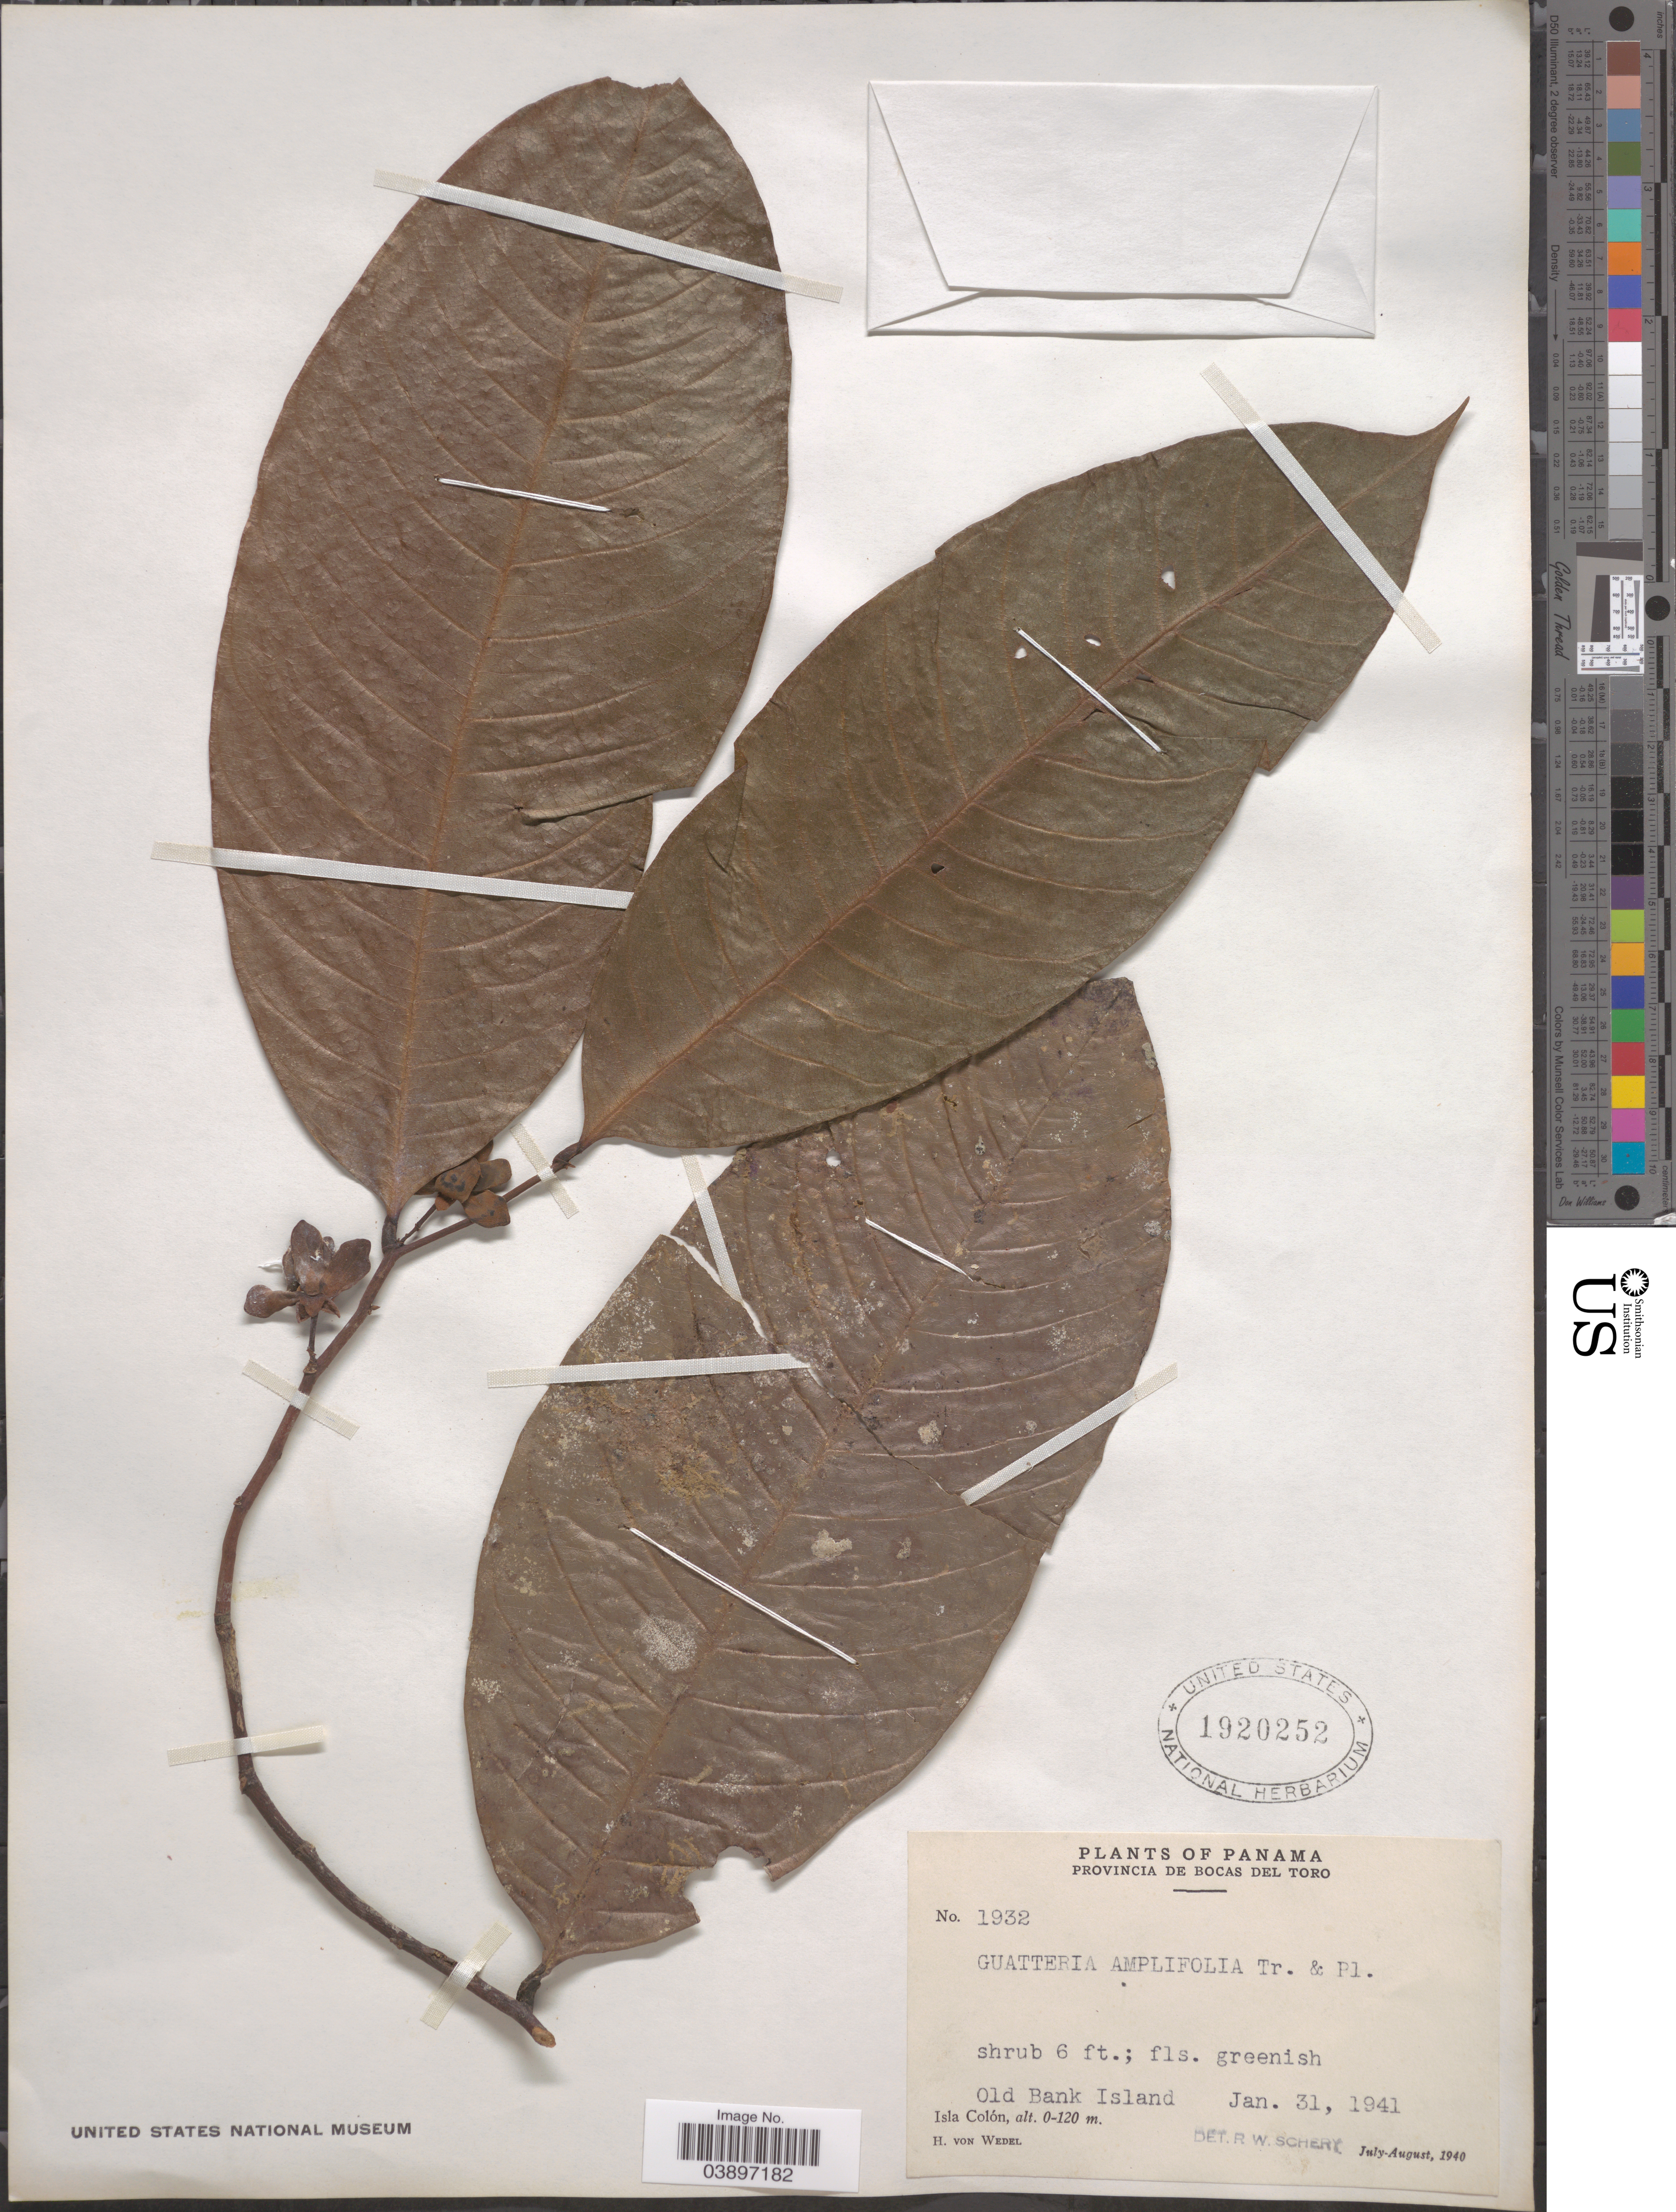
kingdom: Plantae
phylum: Tracheophyta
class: Magnoliopsida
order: Magnoliales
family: Annonaceae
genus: Guatteria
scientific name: Guatteria amplifolia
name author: Triana & Planch.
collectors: H. von Wedel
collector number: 1932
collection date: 1941-01-31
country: Panama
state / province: Bocas del Toro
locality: Old Bank Island. Isla Colón.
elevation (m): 0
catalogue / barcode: US 1920252